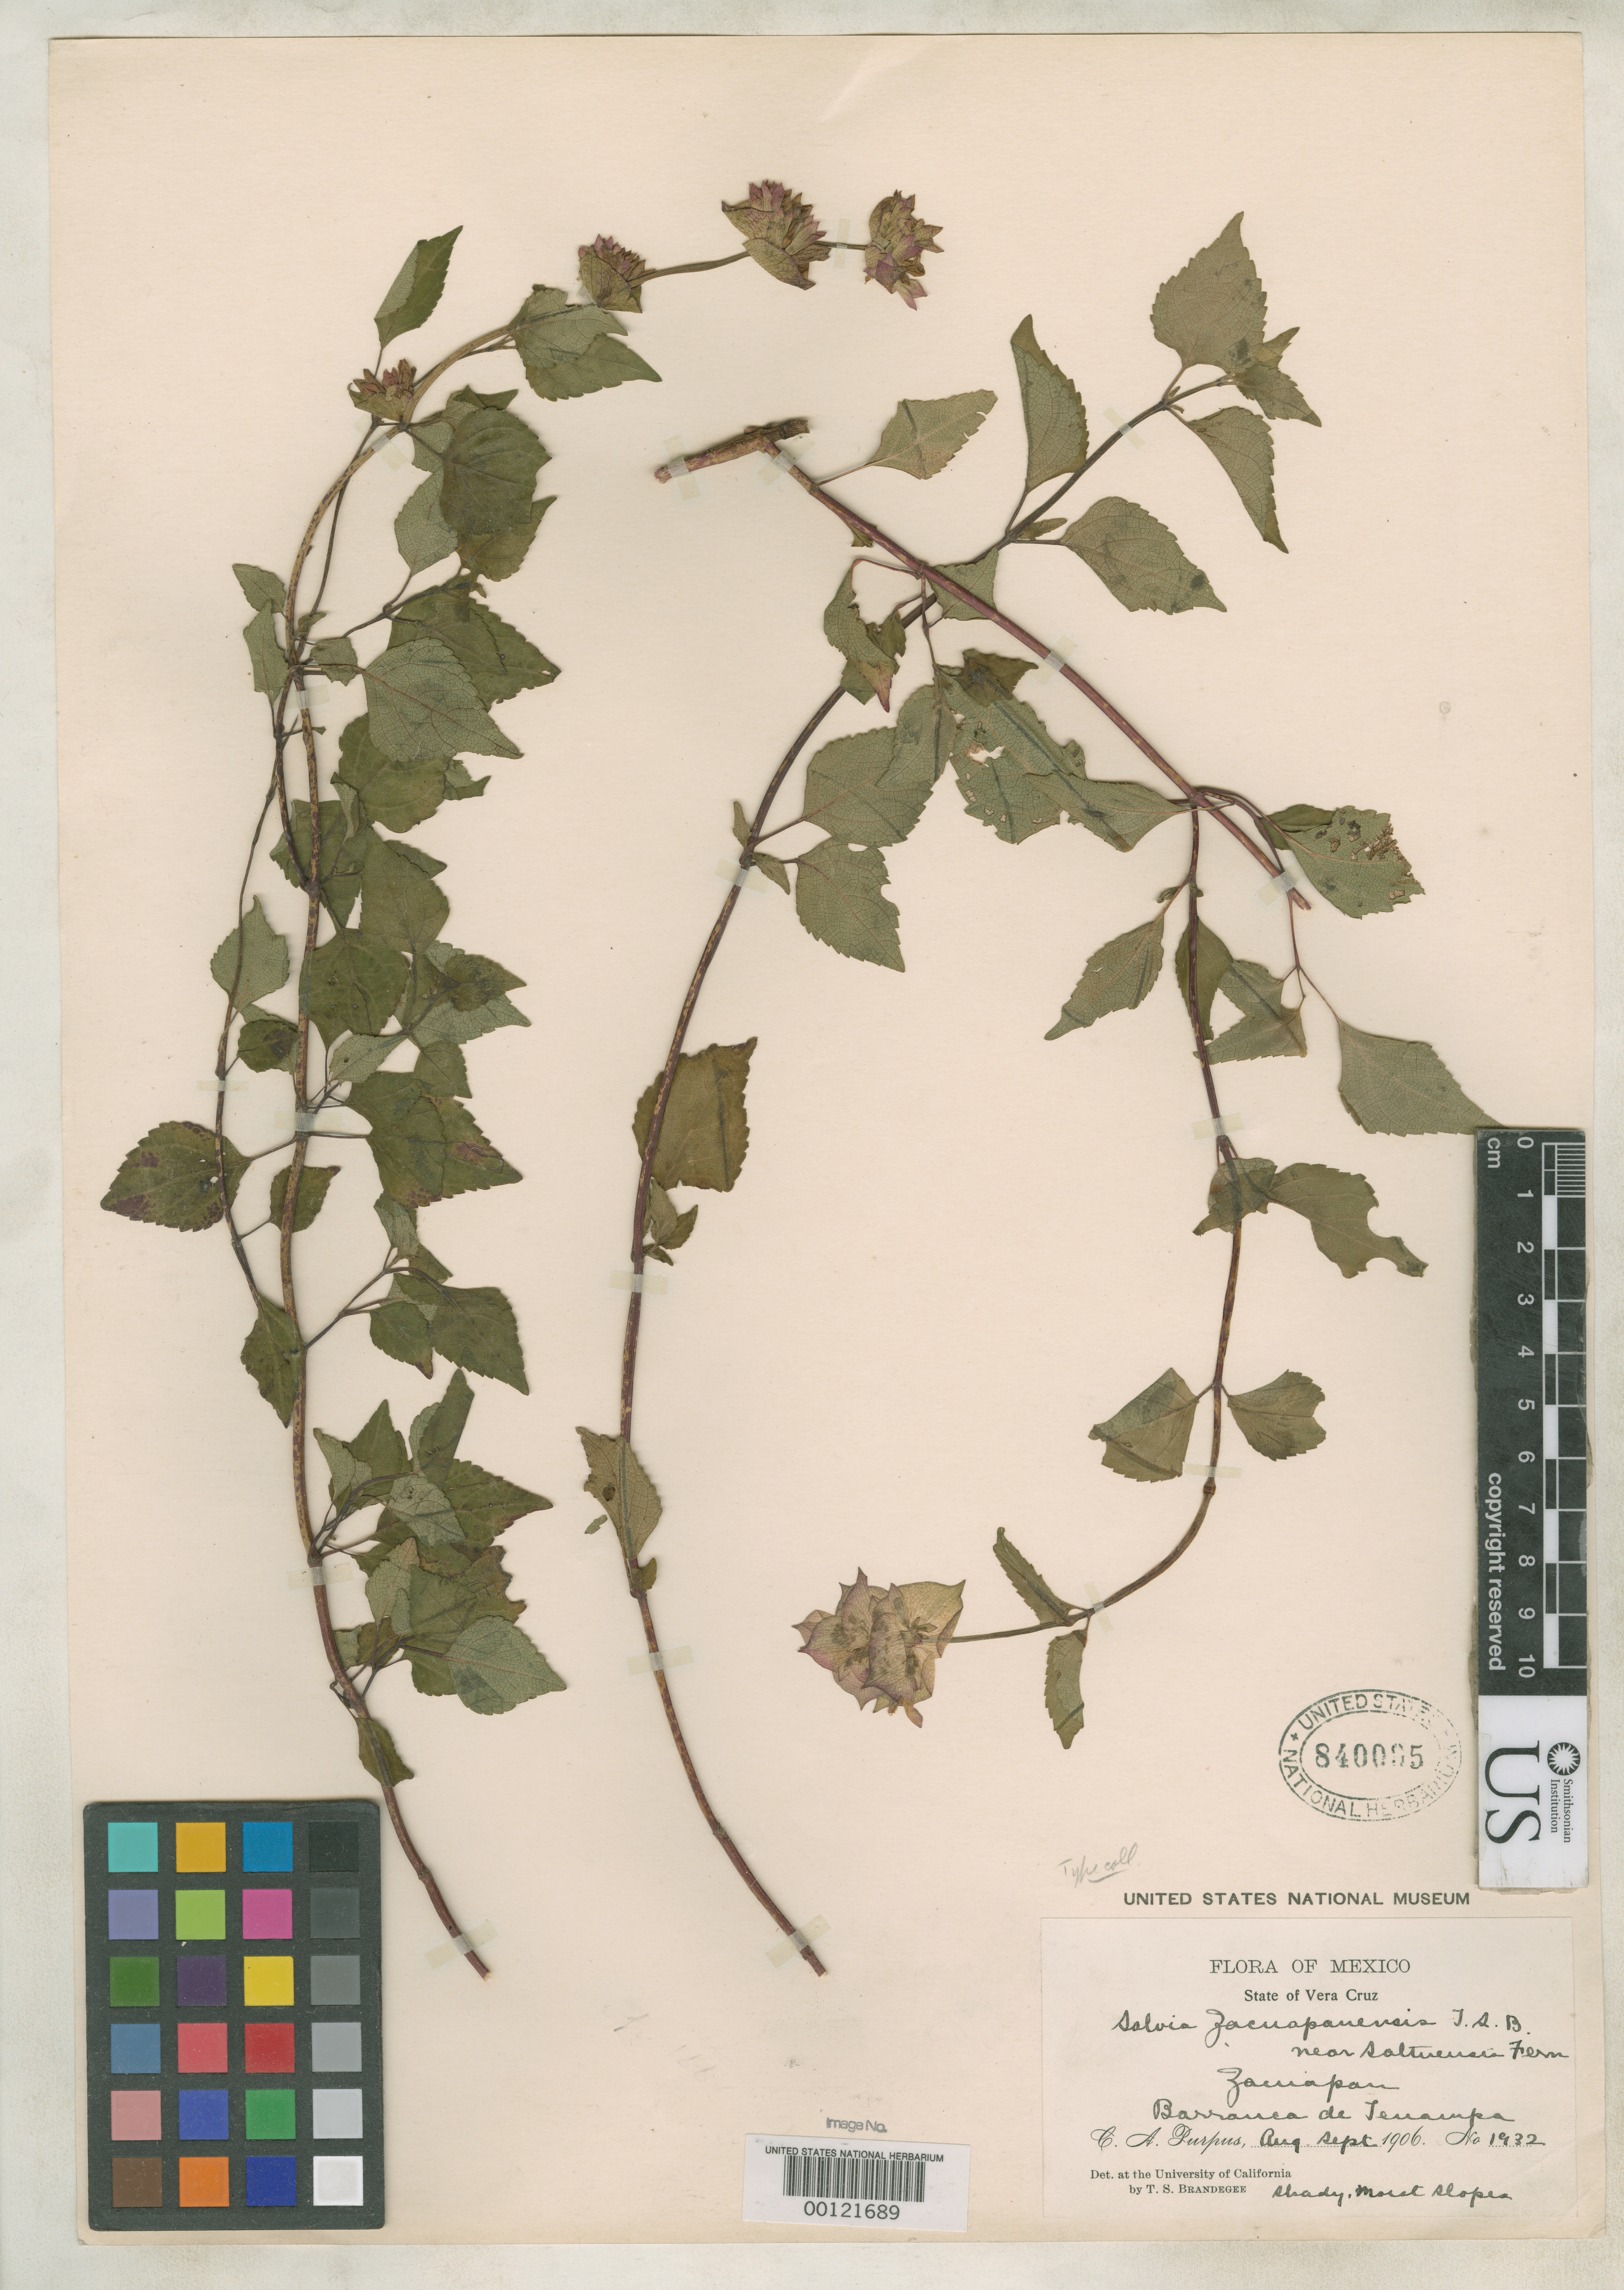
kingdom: Plantae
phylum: Tracheophyta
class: Magnoliopsida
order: Lamiales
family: Lamiaceae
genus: Salvia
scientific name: Salvia zacuapanensis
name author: Brandegee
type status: Isotype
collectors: T. S. Brandegee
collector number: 1932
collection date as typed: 1906 to -- --- 1907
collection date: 1906/1907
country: Mexico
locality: Zacuapan, slopes of Barranca de Tenampa.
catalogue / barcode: US 840095